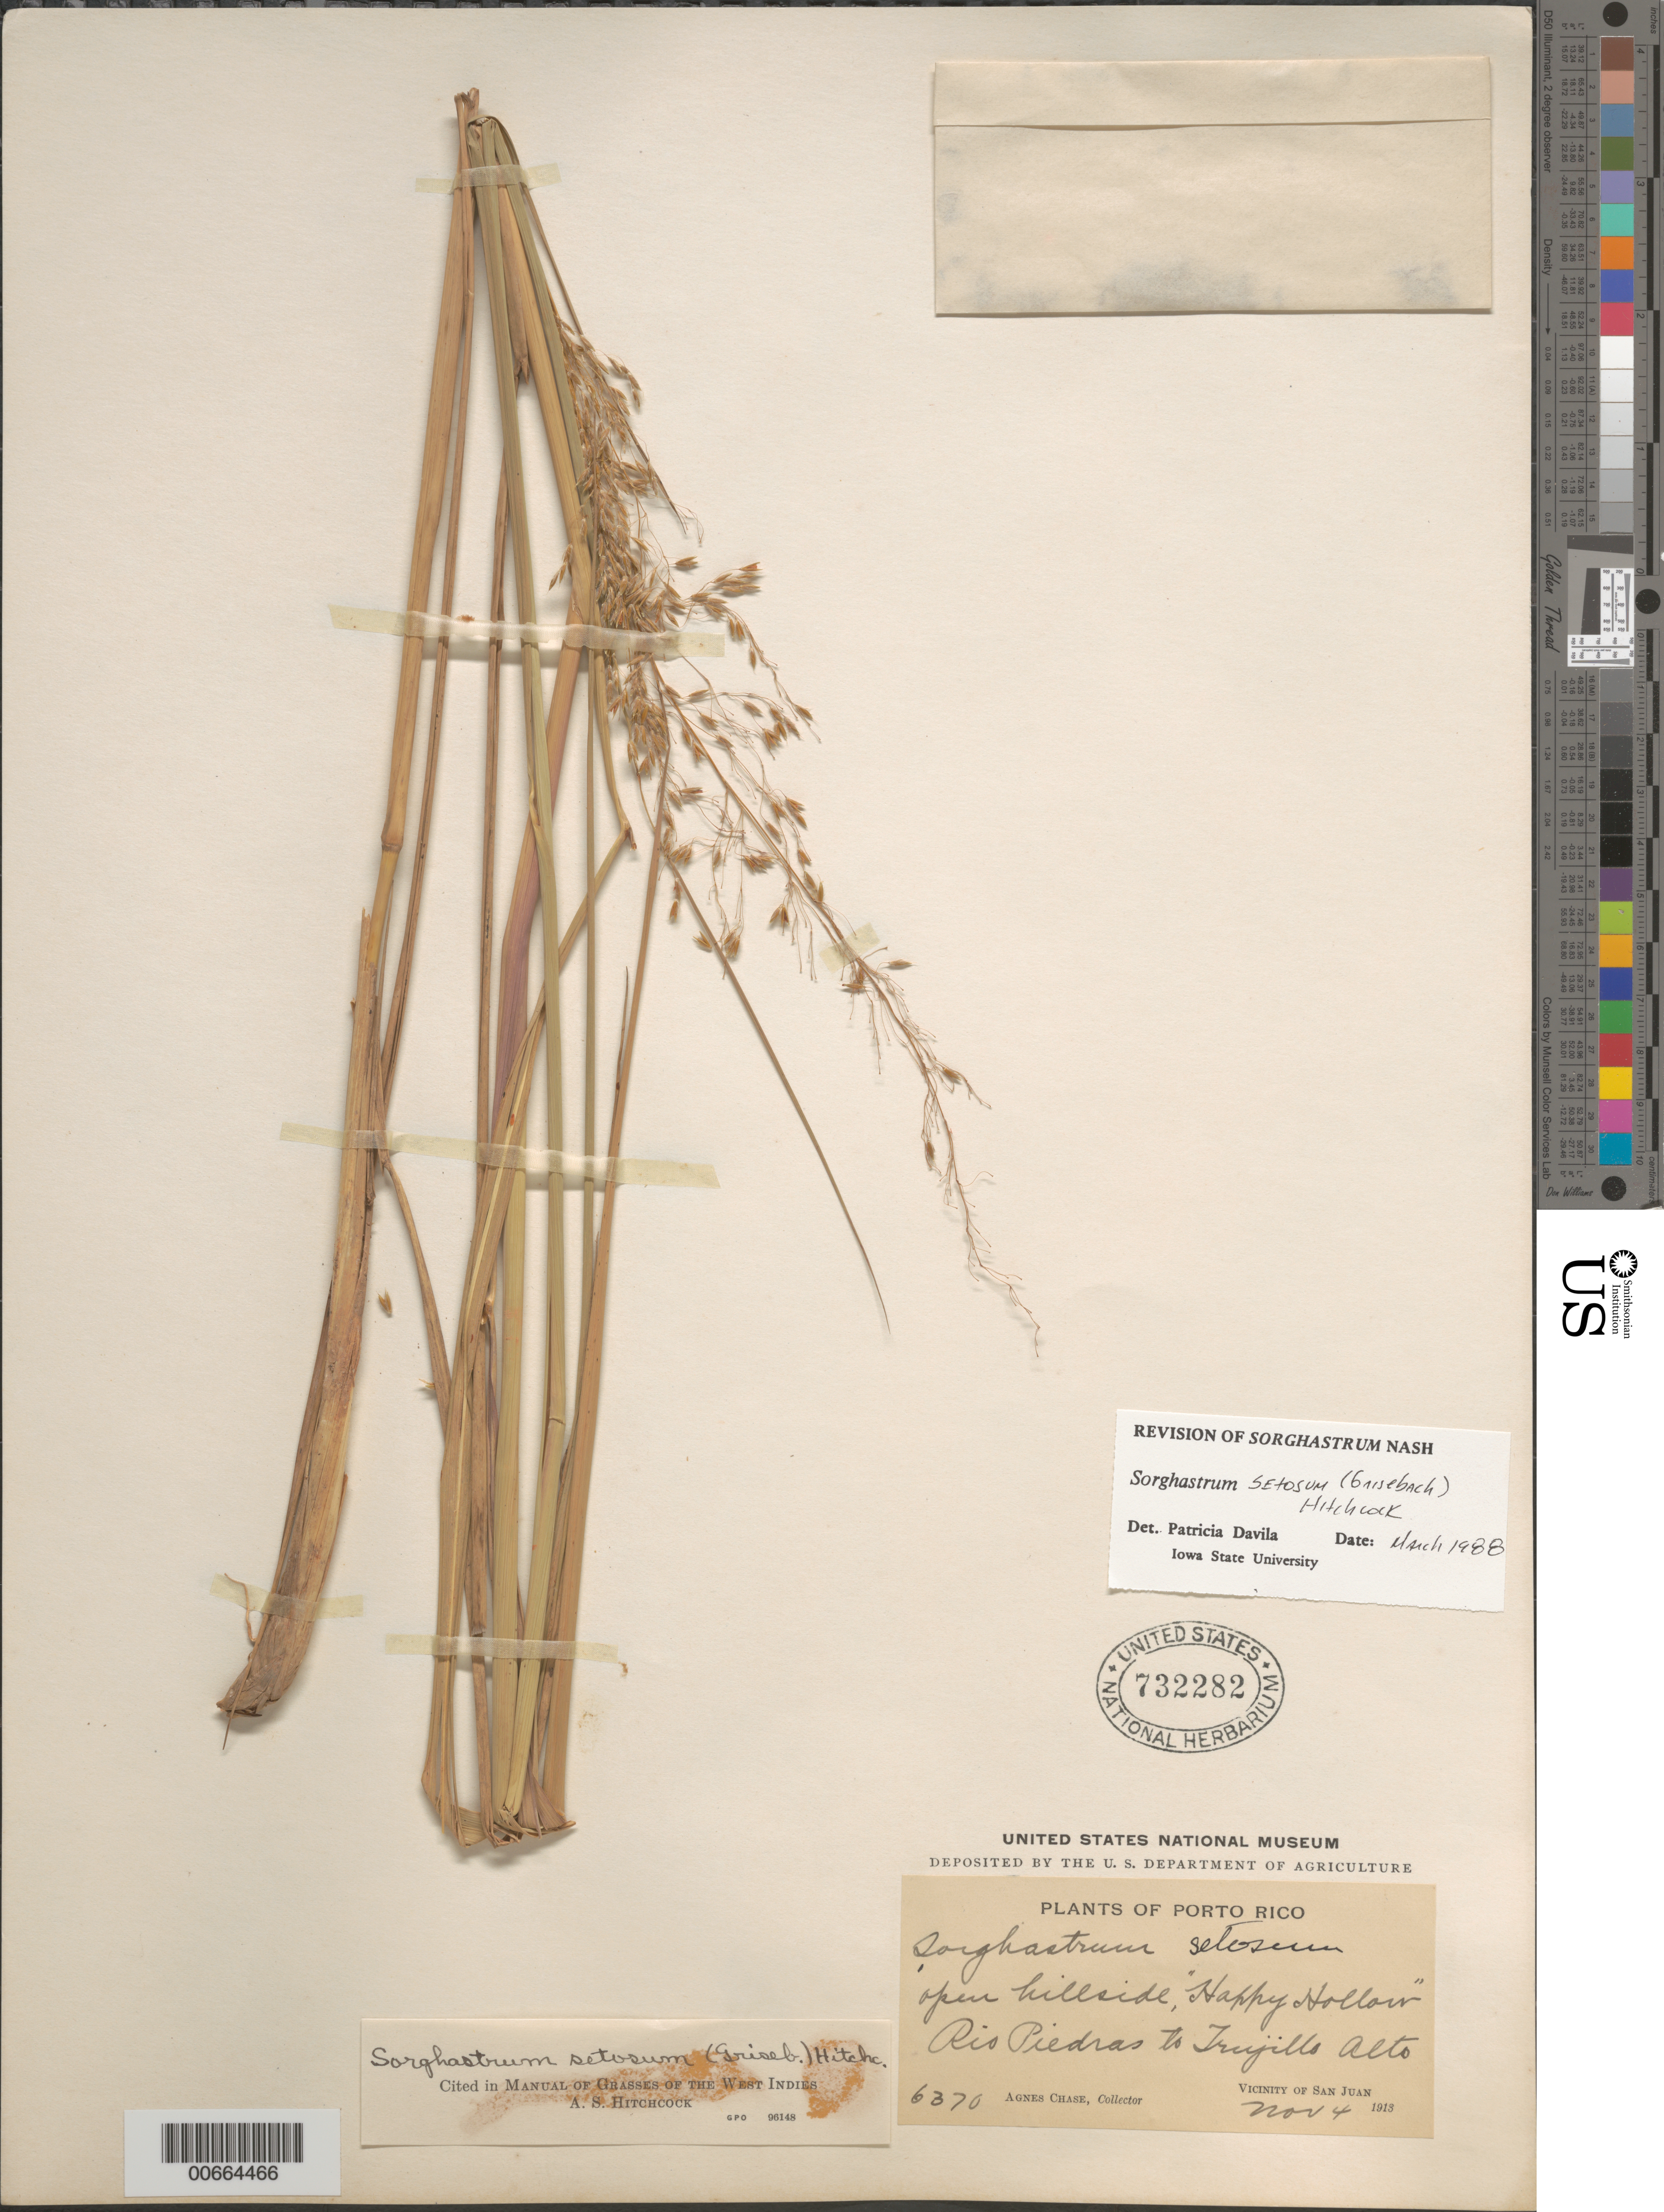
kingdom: Plantae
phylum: Tracheophyta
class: Liliopsida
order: Poales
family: Poaceae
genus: Sorghastrum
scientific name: Sorghastrum setosum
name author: (Griseb.) Hitchc.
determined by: Dávila, P. D.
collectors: A. Chase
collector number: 6370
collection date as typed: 04 Nov 1913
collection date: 1913-11-04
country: Puerto Rico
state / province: San Juan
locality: Rio Piedras to Trujillo Alto, "Happy Hollow", vic of San Juan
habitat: Open hillside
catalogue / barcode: US 732282